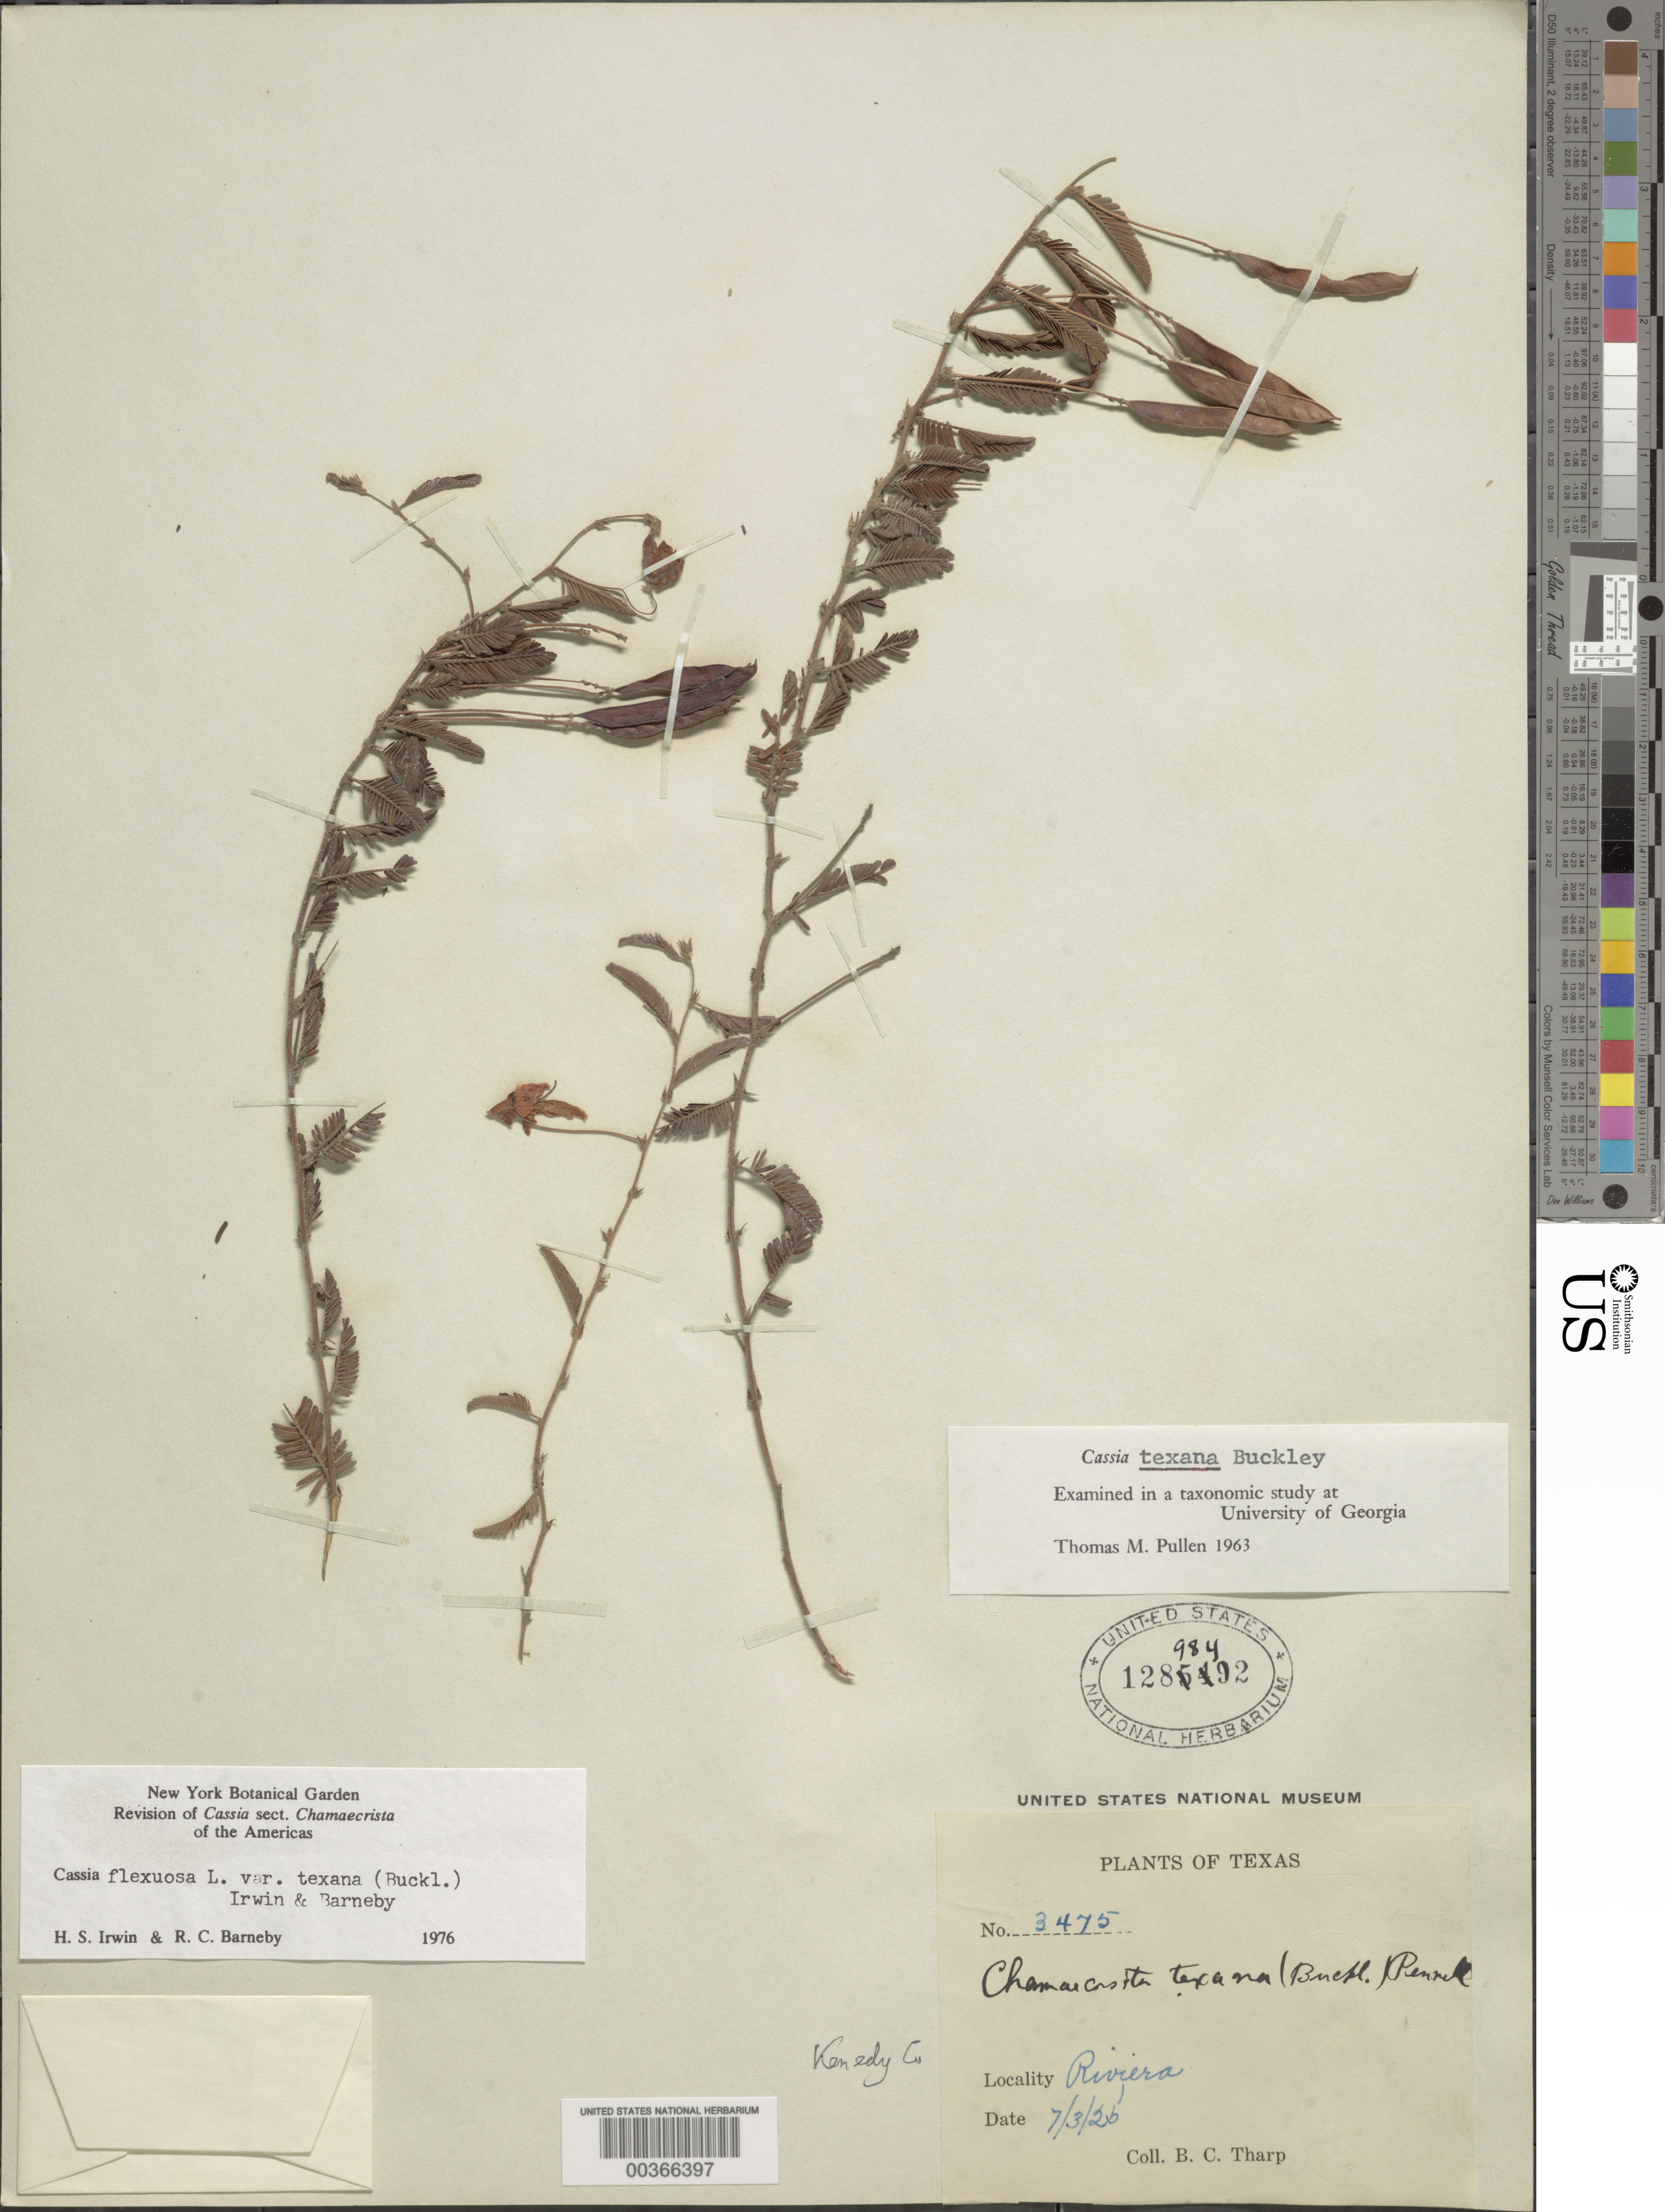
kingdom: Plantae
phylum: Tracheophyta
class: Magnoliopsida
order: Fabales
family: Fabaceae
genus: Chamaecrista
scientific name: Chamaecrista flexuosa var. texana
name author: (Buckley) H.S. Irwin & Barneby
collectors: B. C. Tharp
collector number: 3475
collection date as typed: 07 Mar 1925 or 03 Jul 1925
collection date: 1925-03-07 or 1925-07-03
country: United States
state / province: Texas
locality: Riviera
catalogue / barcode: US 1289842